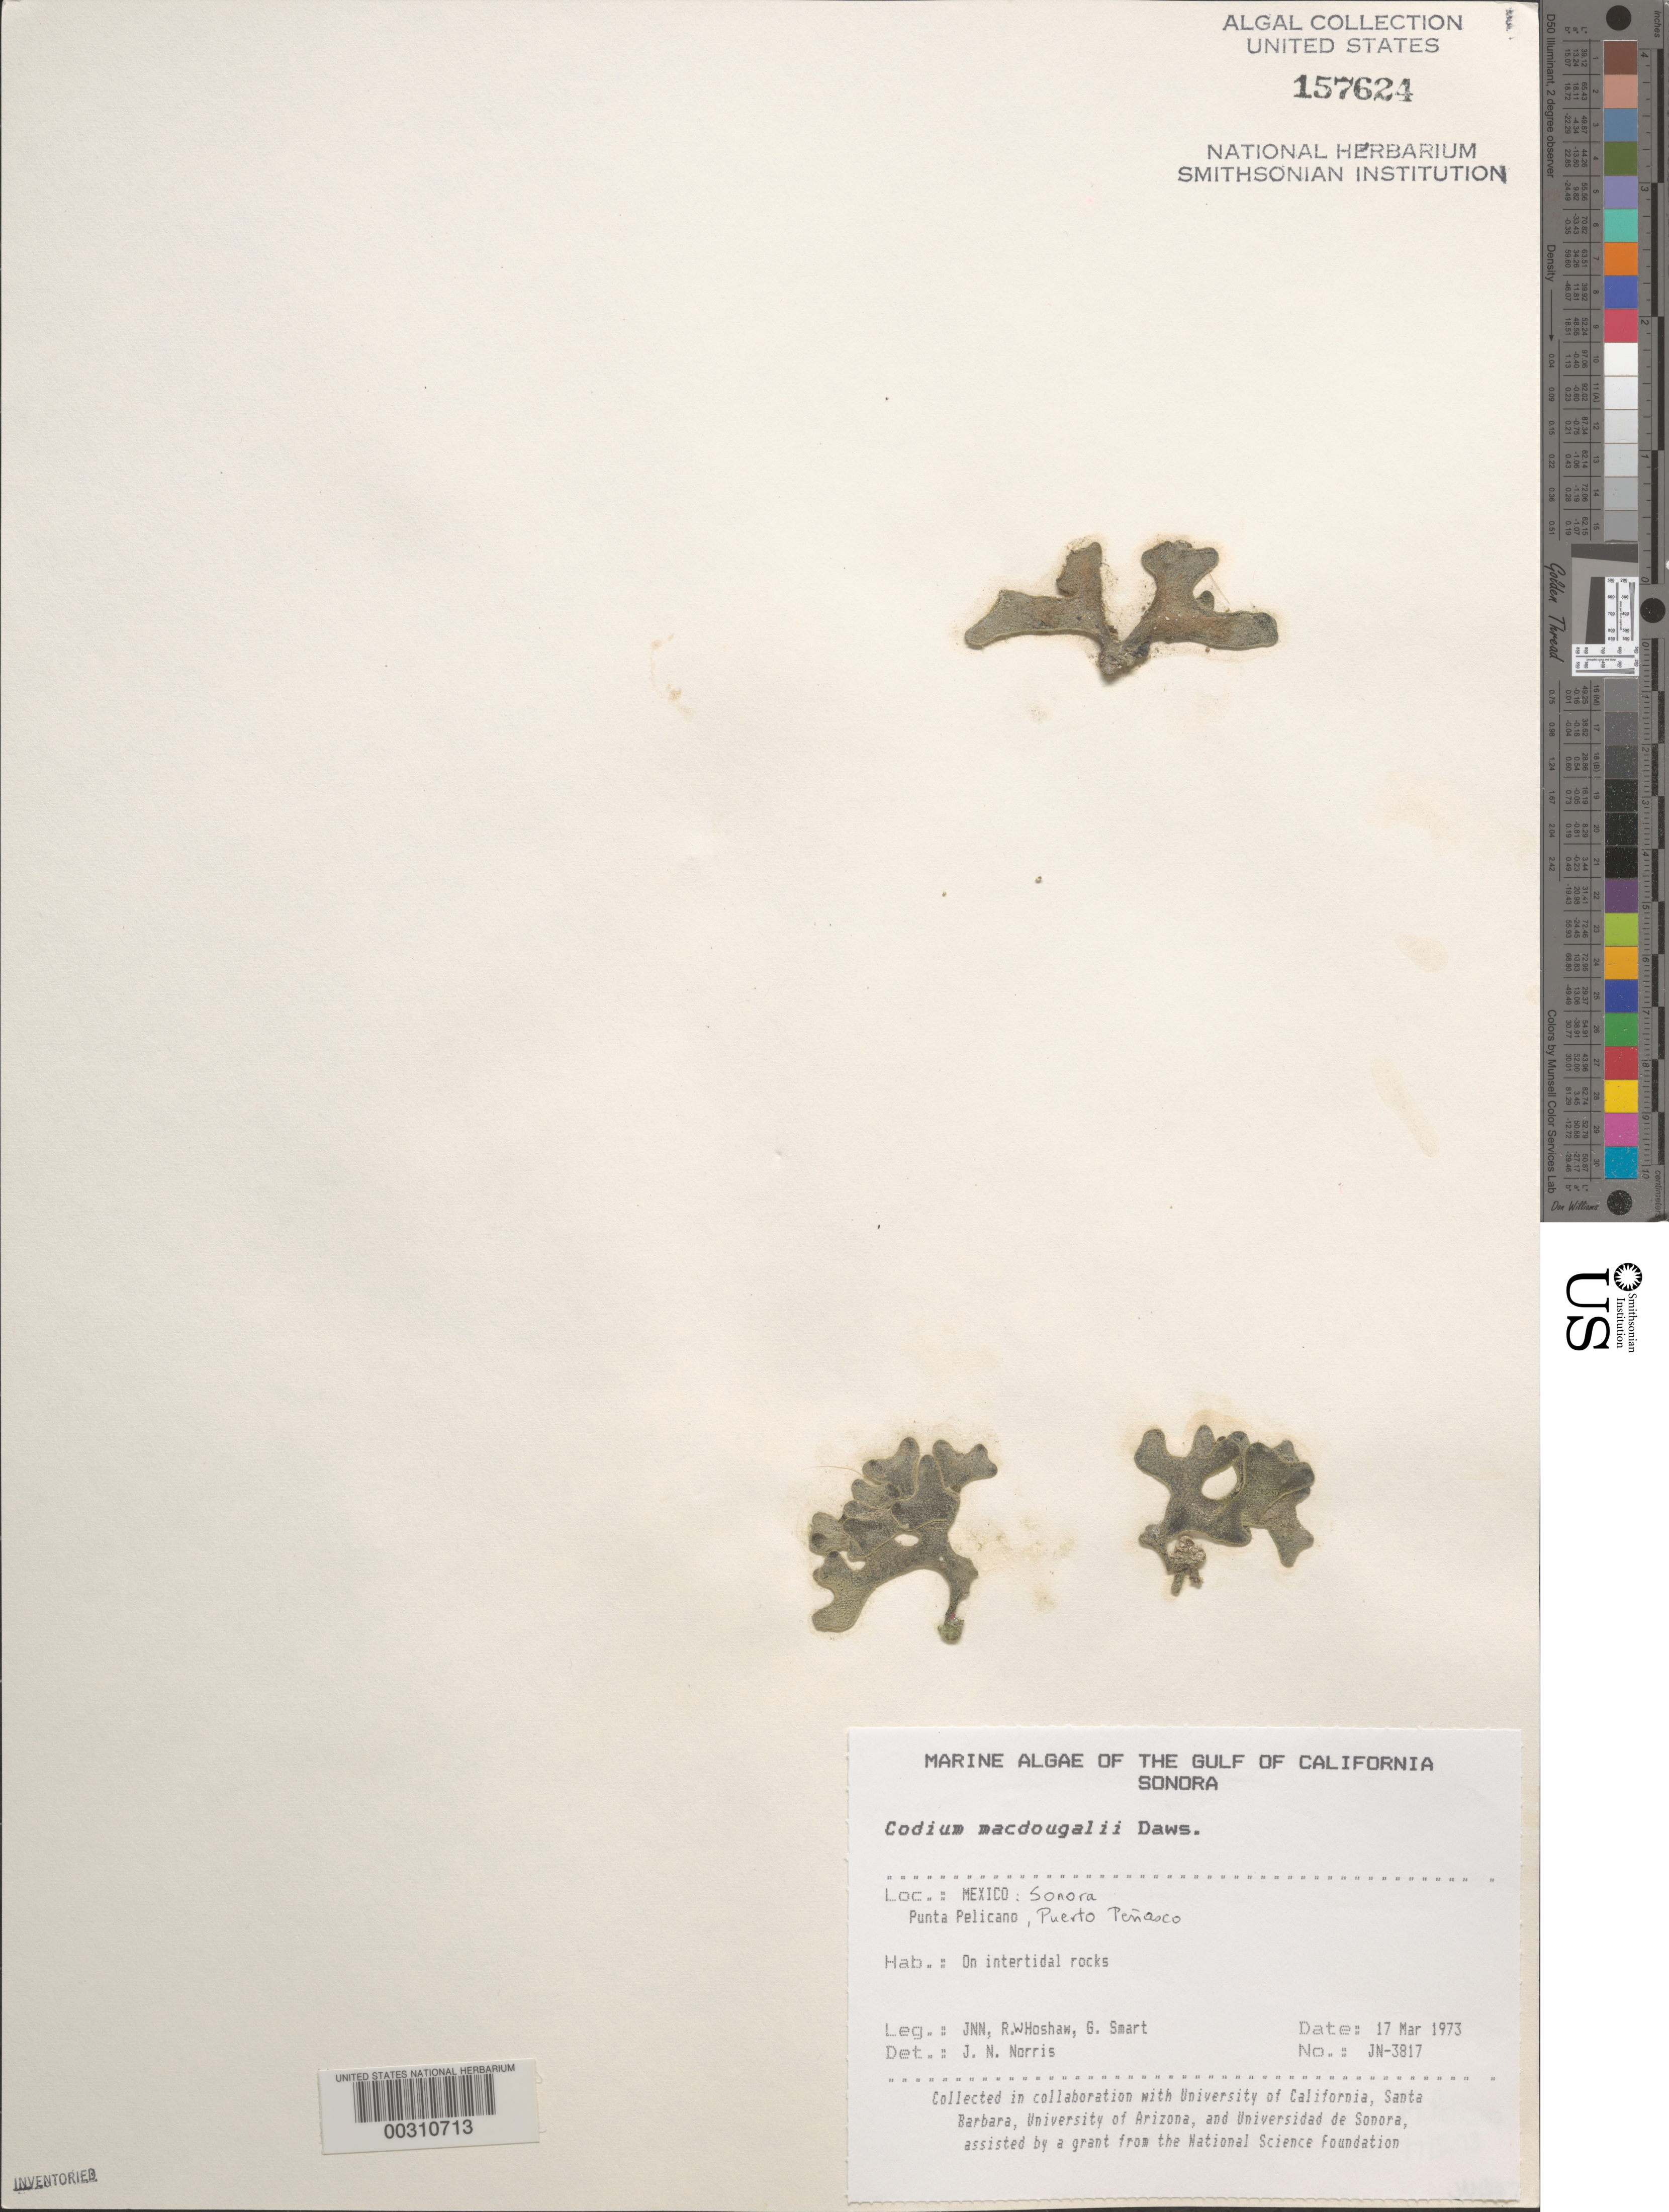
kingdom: Plantae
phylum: Chlorophyta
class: Ulvophyceae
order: Bryopsidales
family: Codiaceae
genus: Codium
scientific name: Codium brandegeei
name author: Setch. & N.L. Gardner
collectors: J. N. Norris, R. Hoshaw & G. Smart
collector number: JN-3817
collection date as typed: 17 Mar 1973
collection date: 1973-03-17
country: Mexico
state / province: Sonora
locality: Punta Pelicano, Puerto Penasco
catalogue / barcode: US 157624